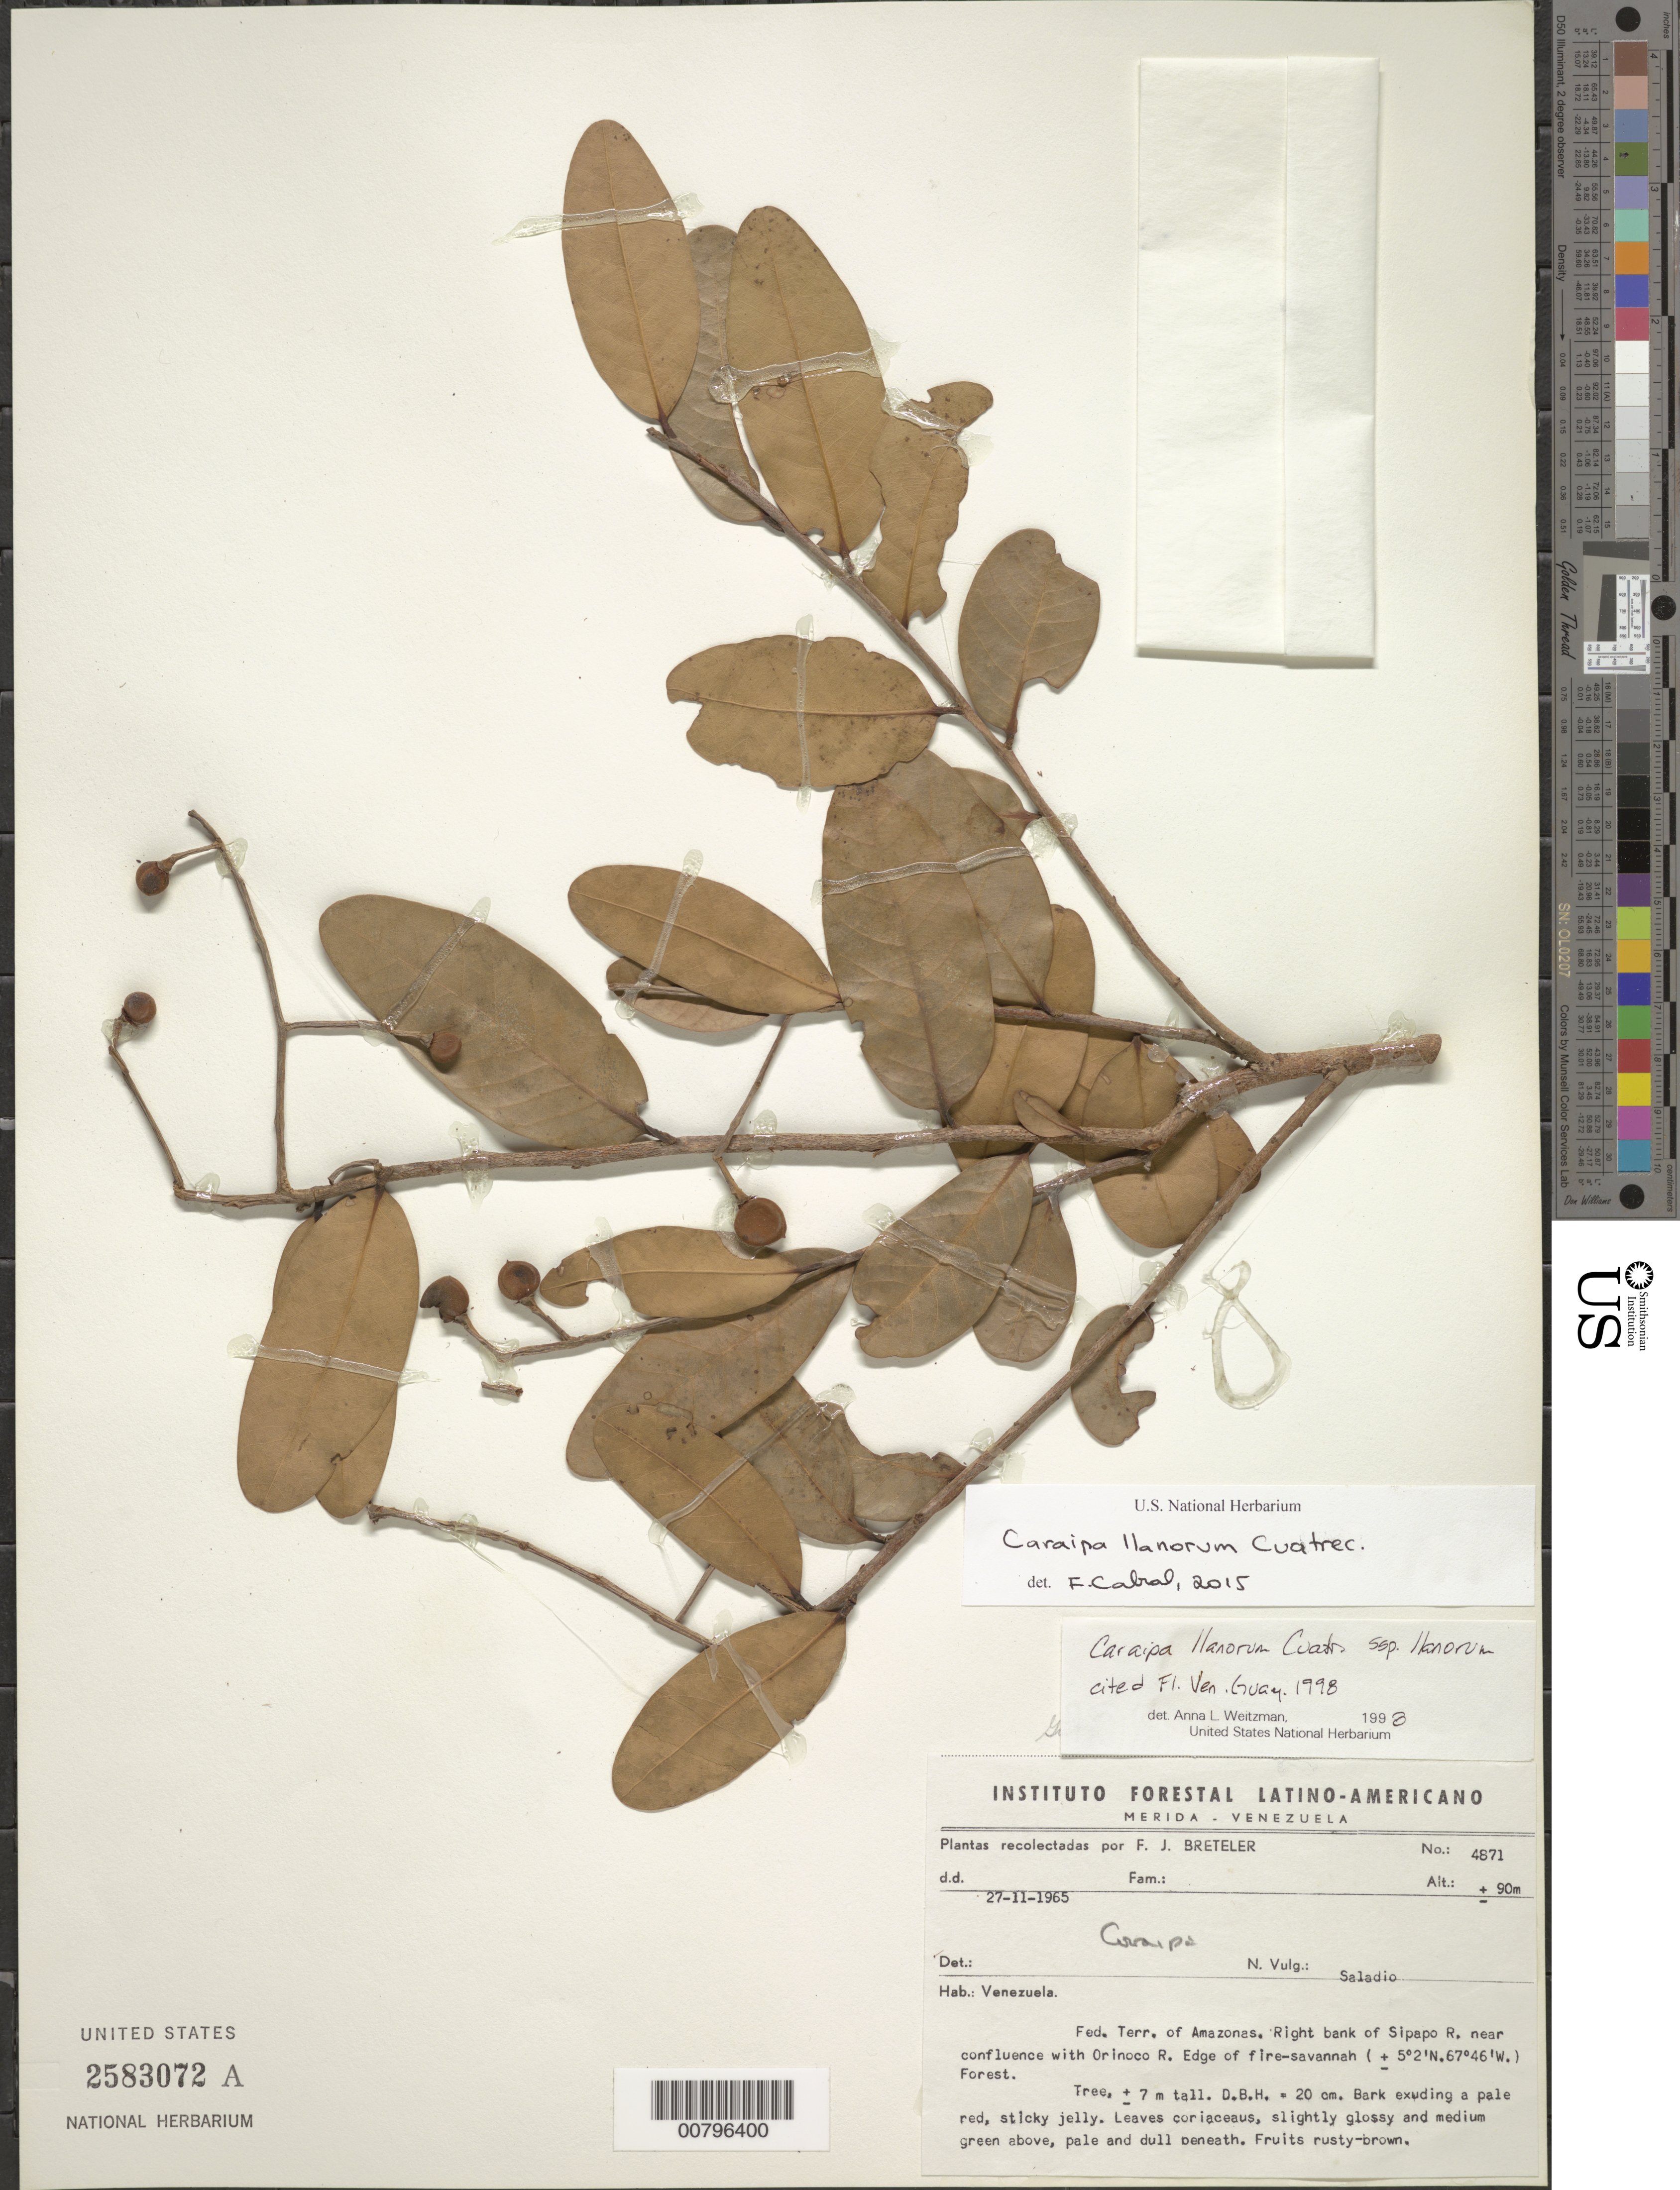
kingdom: Plantae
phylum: Tracheophyta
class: Magnoliopsida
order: Malpighiales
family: Calophyllaceae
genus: Caraipa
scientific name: Caraipa llanorum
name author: Cuatrec.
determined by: Cabral, F. N.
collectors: F. J. Breteler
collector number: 4871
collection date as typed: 27-Nov-65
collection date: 1965-11-27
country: Venezuela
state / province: Amazonas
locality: Sipapo R., near confl. with Orinoco R.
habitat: Edge of fire-savanna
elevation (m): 90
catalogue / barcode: US 2583072A